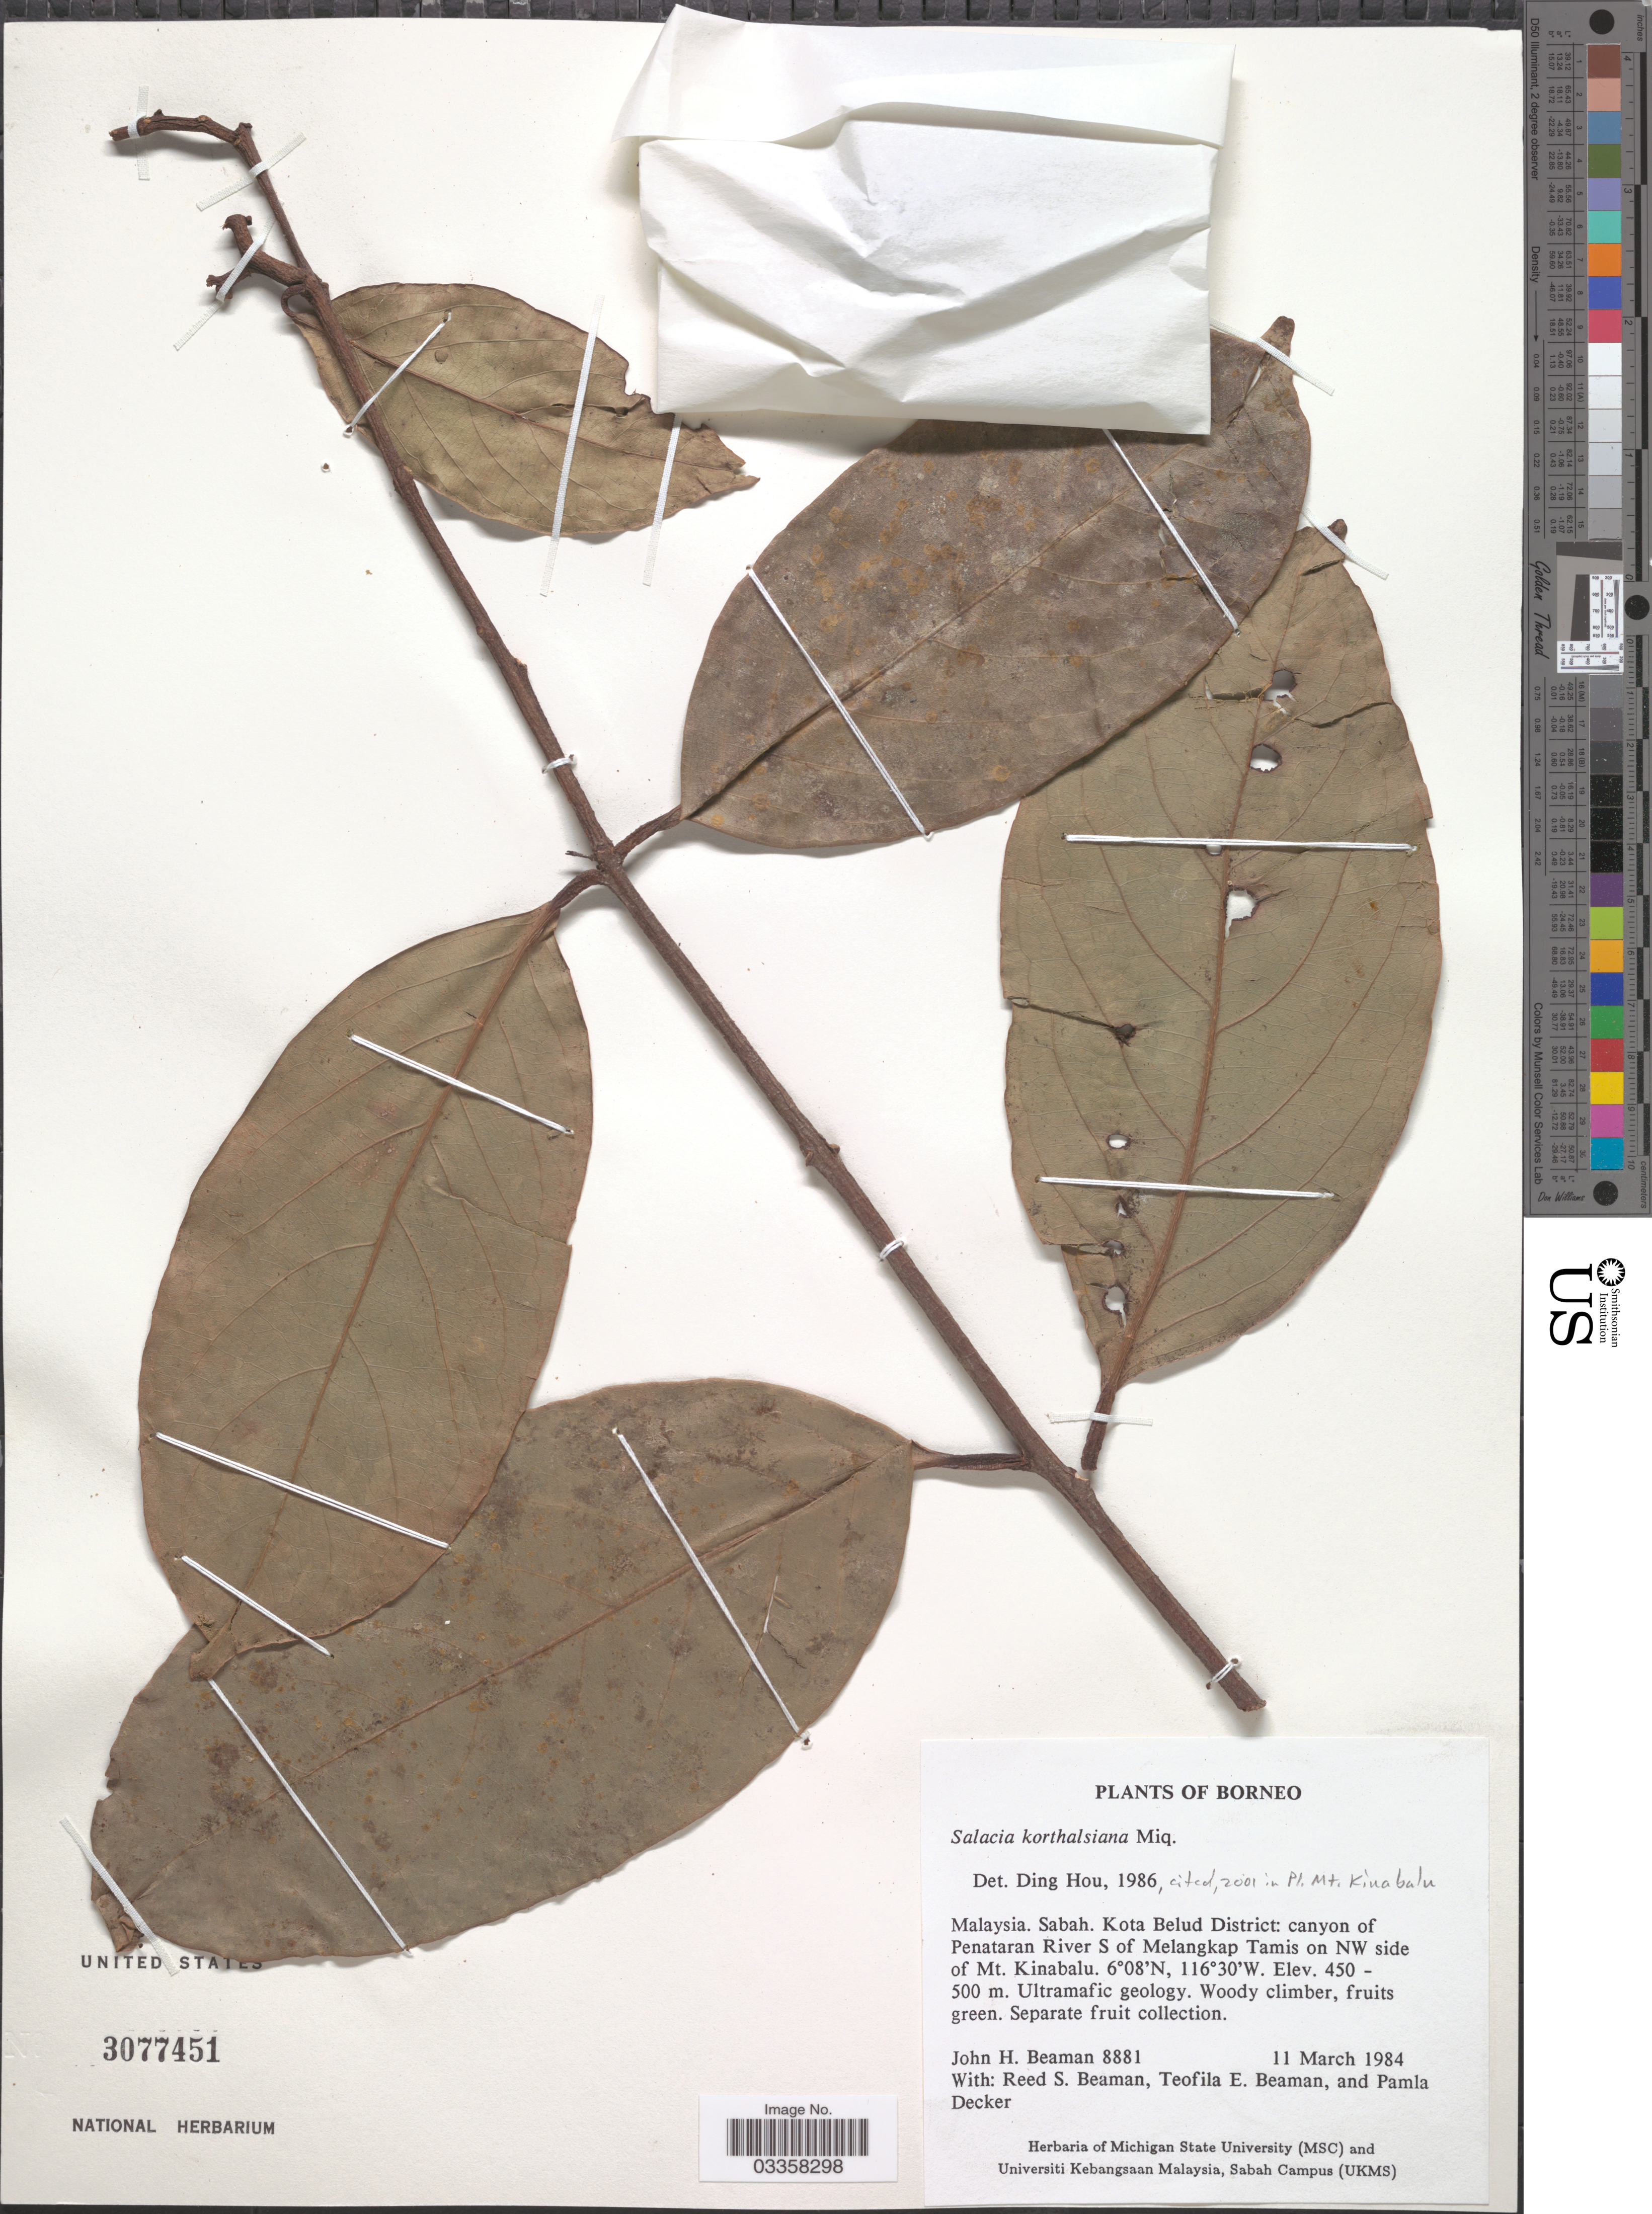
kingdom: Plantae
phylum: Tracheophyta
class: Magnoliopsida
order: Celastrales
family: Celastraceae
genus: Salacia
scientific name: Salacia korthalsiana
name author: Miq.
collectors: J. H. Beaman, R. S. Beaman, T. E. Beaman & P. Decker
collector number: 8881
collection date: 1984-03-11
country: Malaysia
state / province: Sabah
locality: Borneo. Kota Belud District: canyon of Penataran River S of Melangkap Tamis on NW side of Mt. Kinabalu.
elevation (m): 450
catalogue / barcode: US 3077451